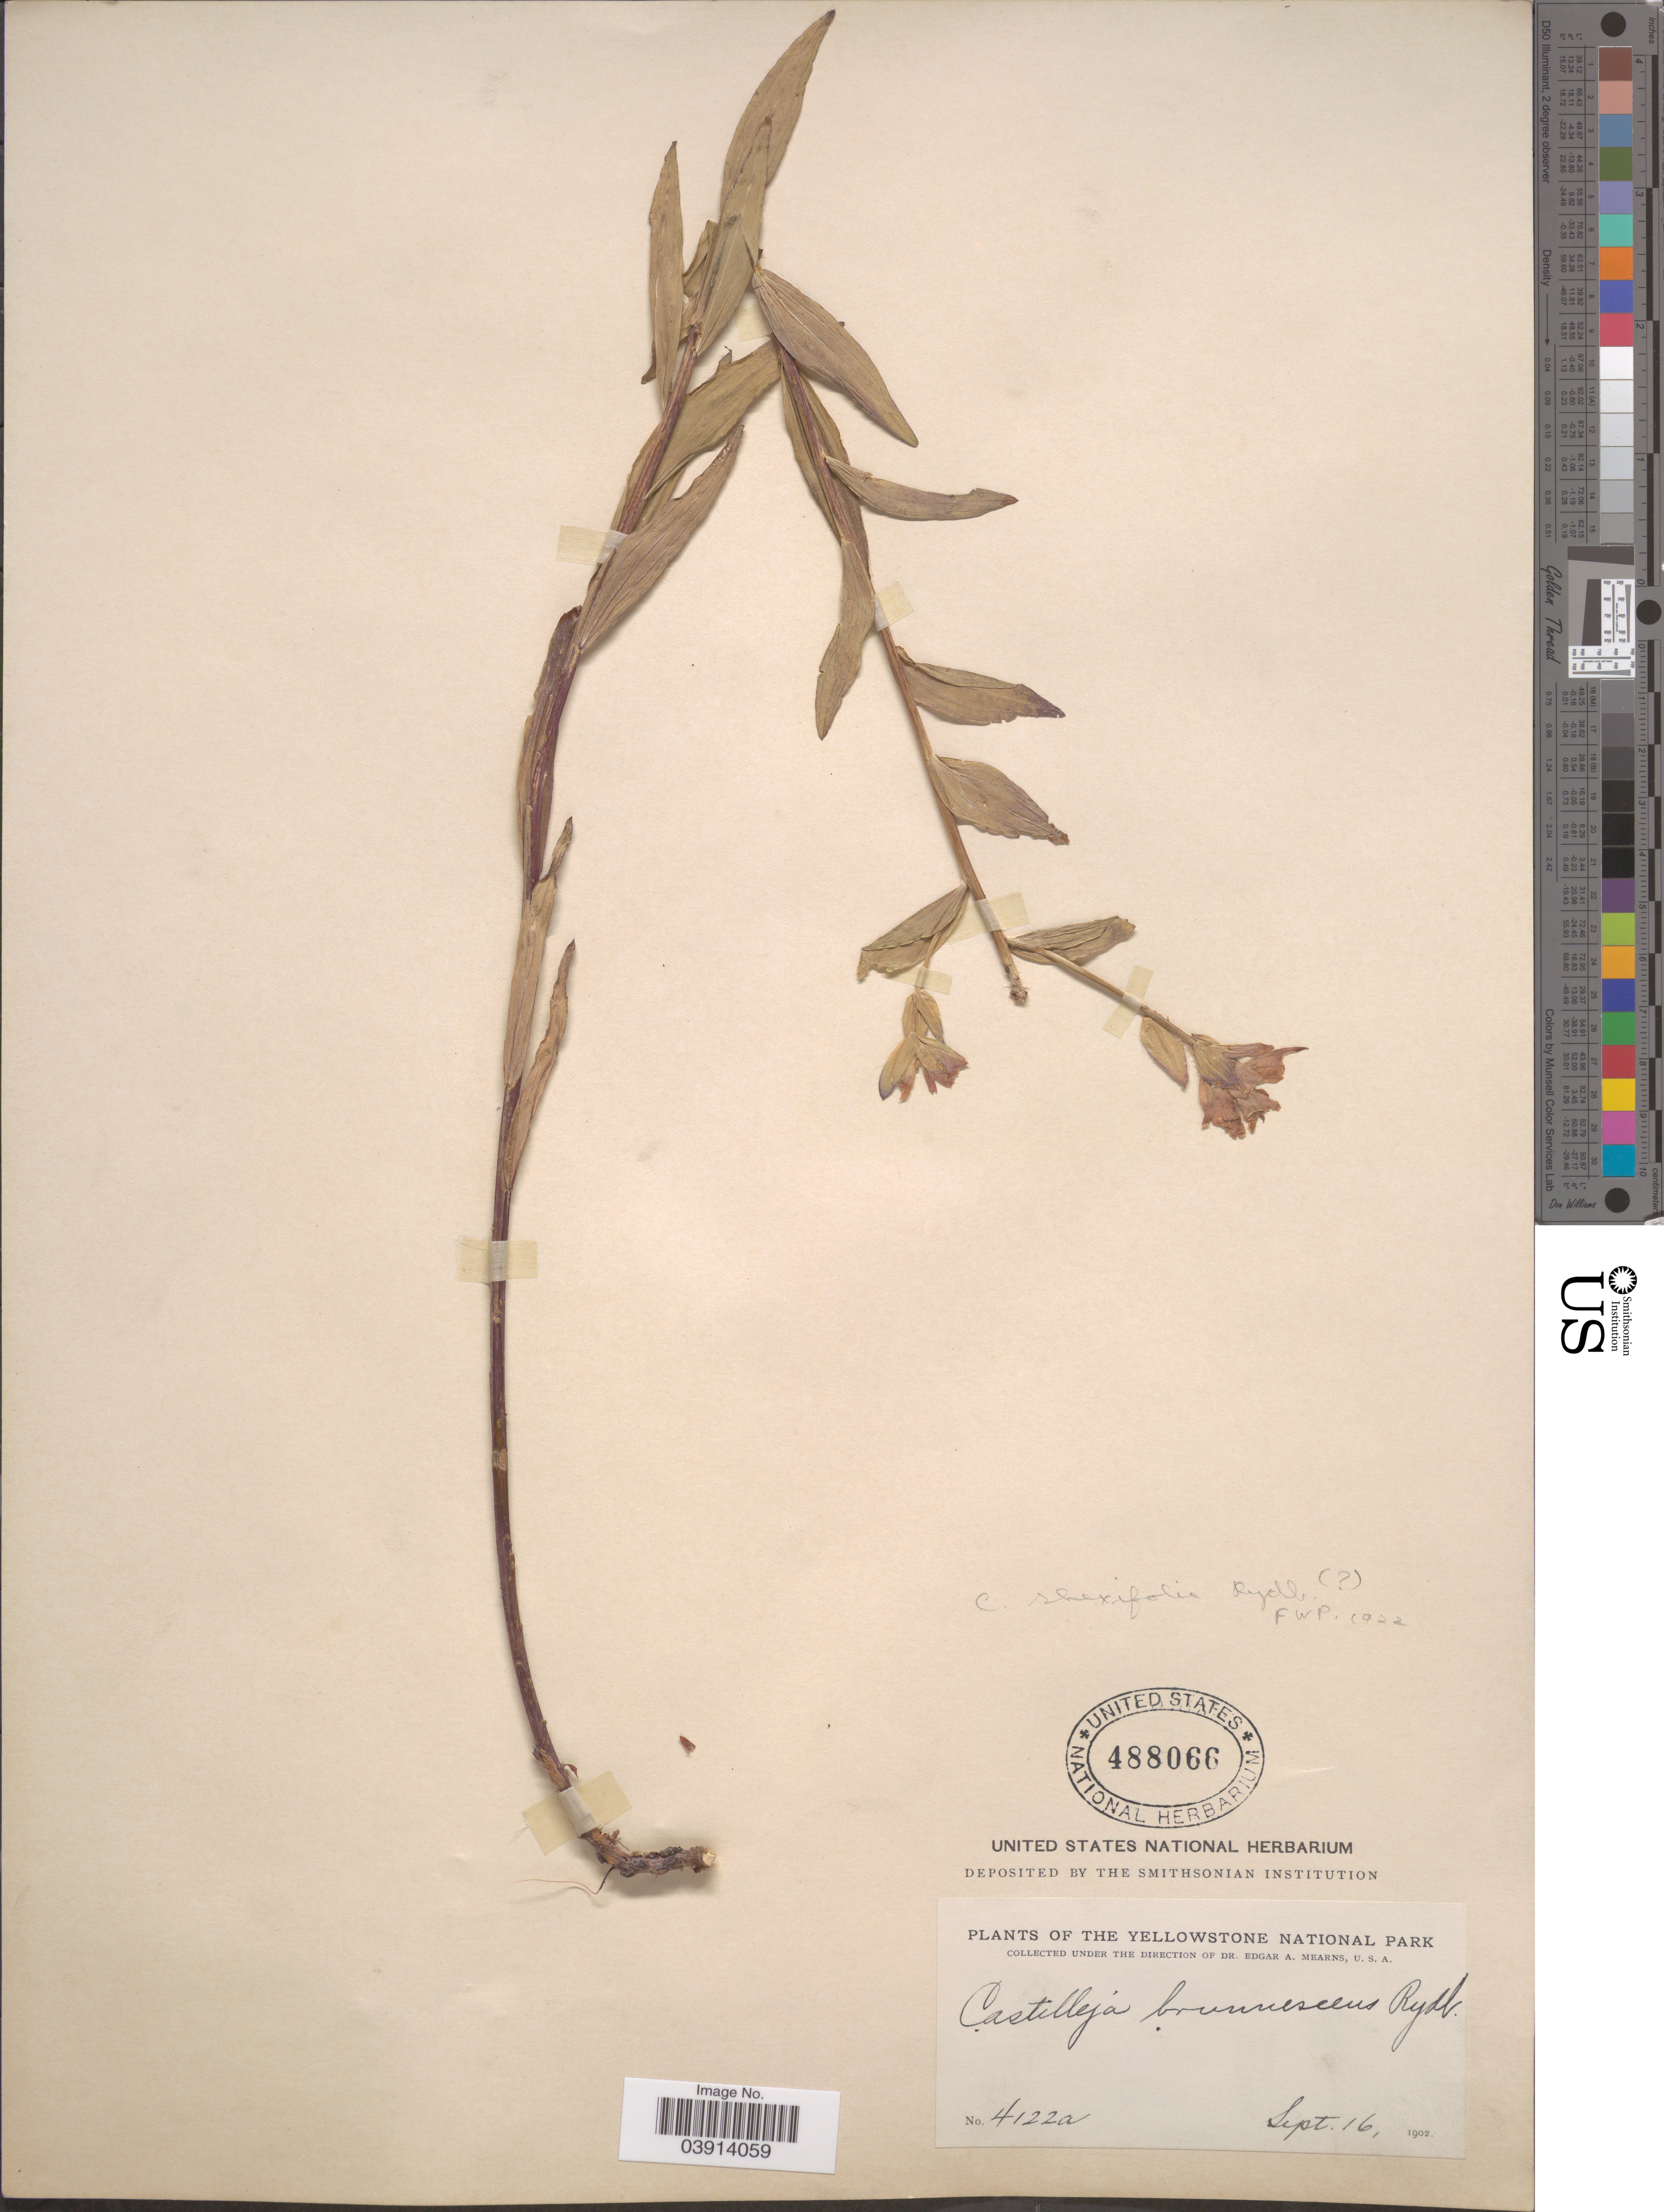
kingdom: Plantae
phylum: Tracheophyta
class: Magnoliopsida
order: Lamiales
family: Orobanchaceae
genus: Castilleja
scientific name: Castilleja rhexiifolia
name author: Rydb.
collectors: E. A. Mearns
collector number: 4122a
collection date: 1902-09-16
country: United States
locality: The Yellowstone National Park.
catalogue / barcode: US 488066